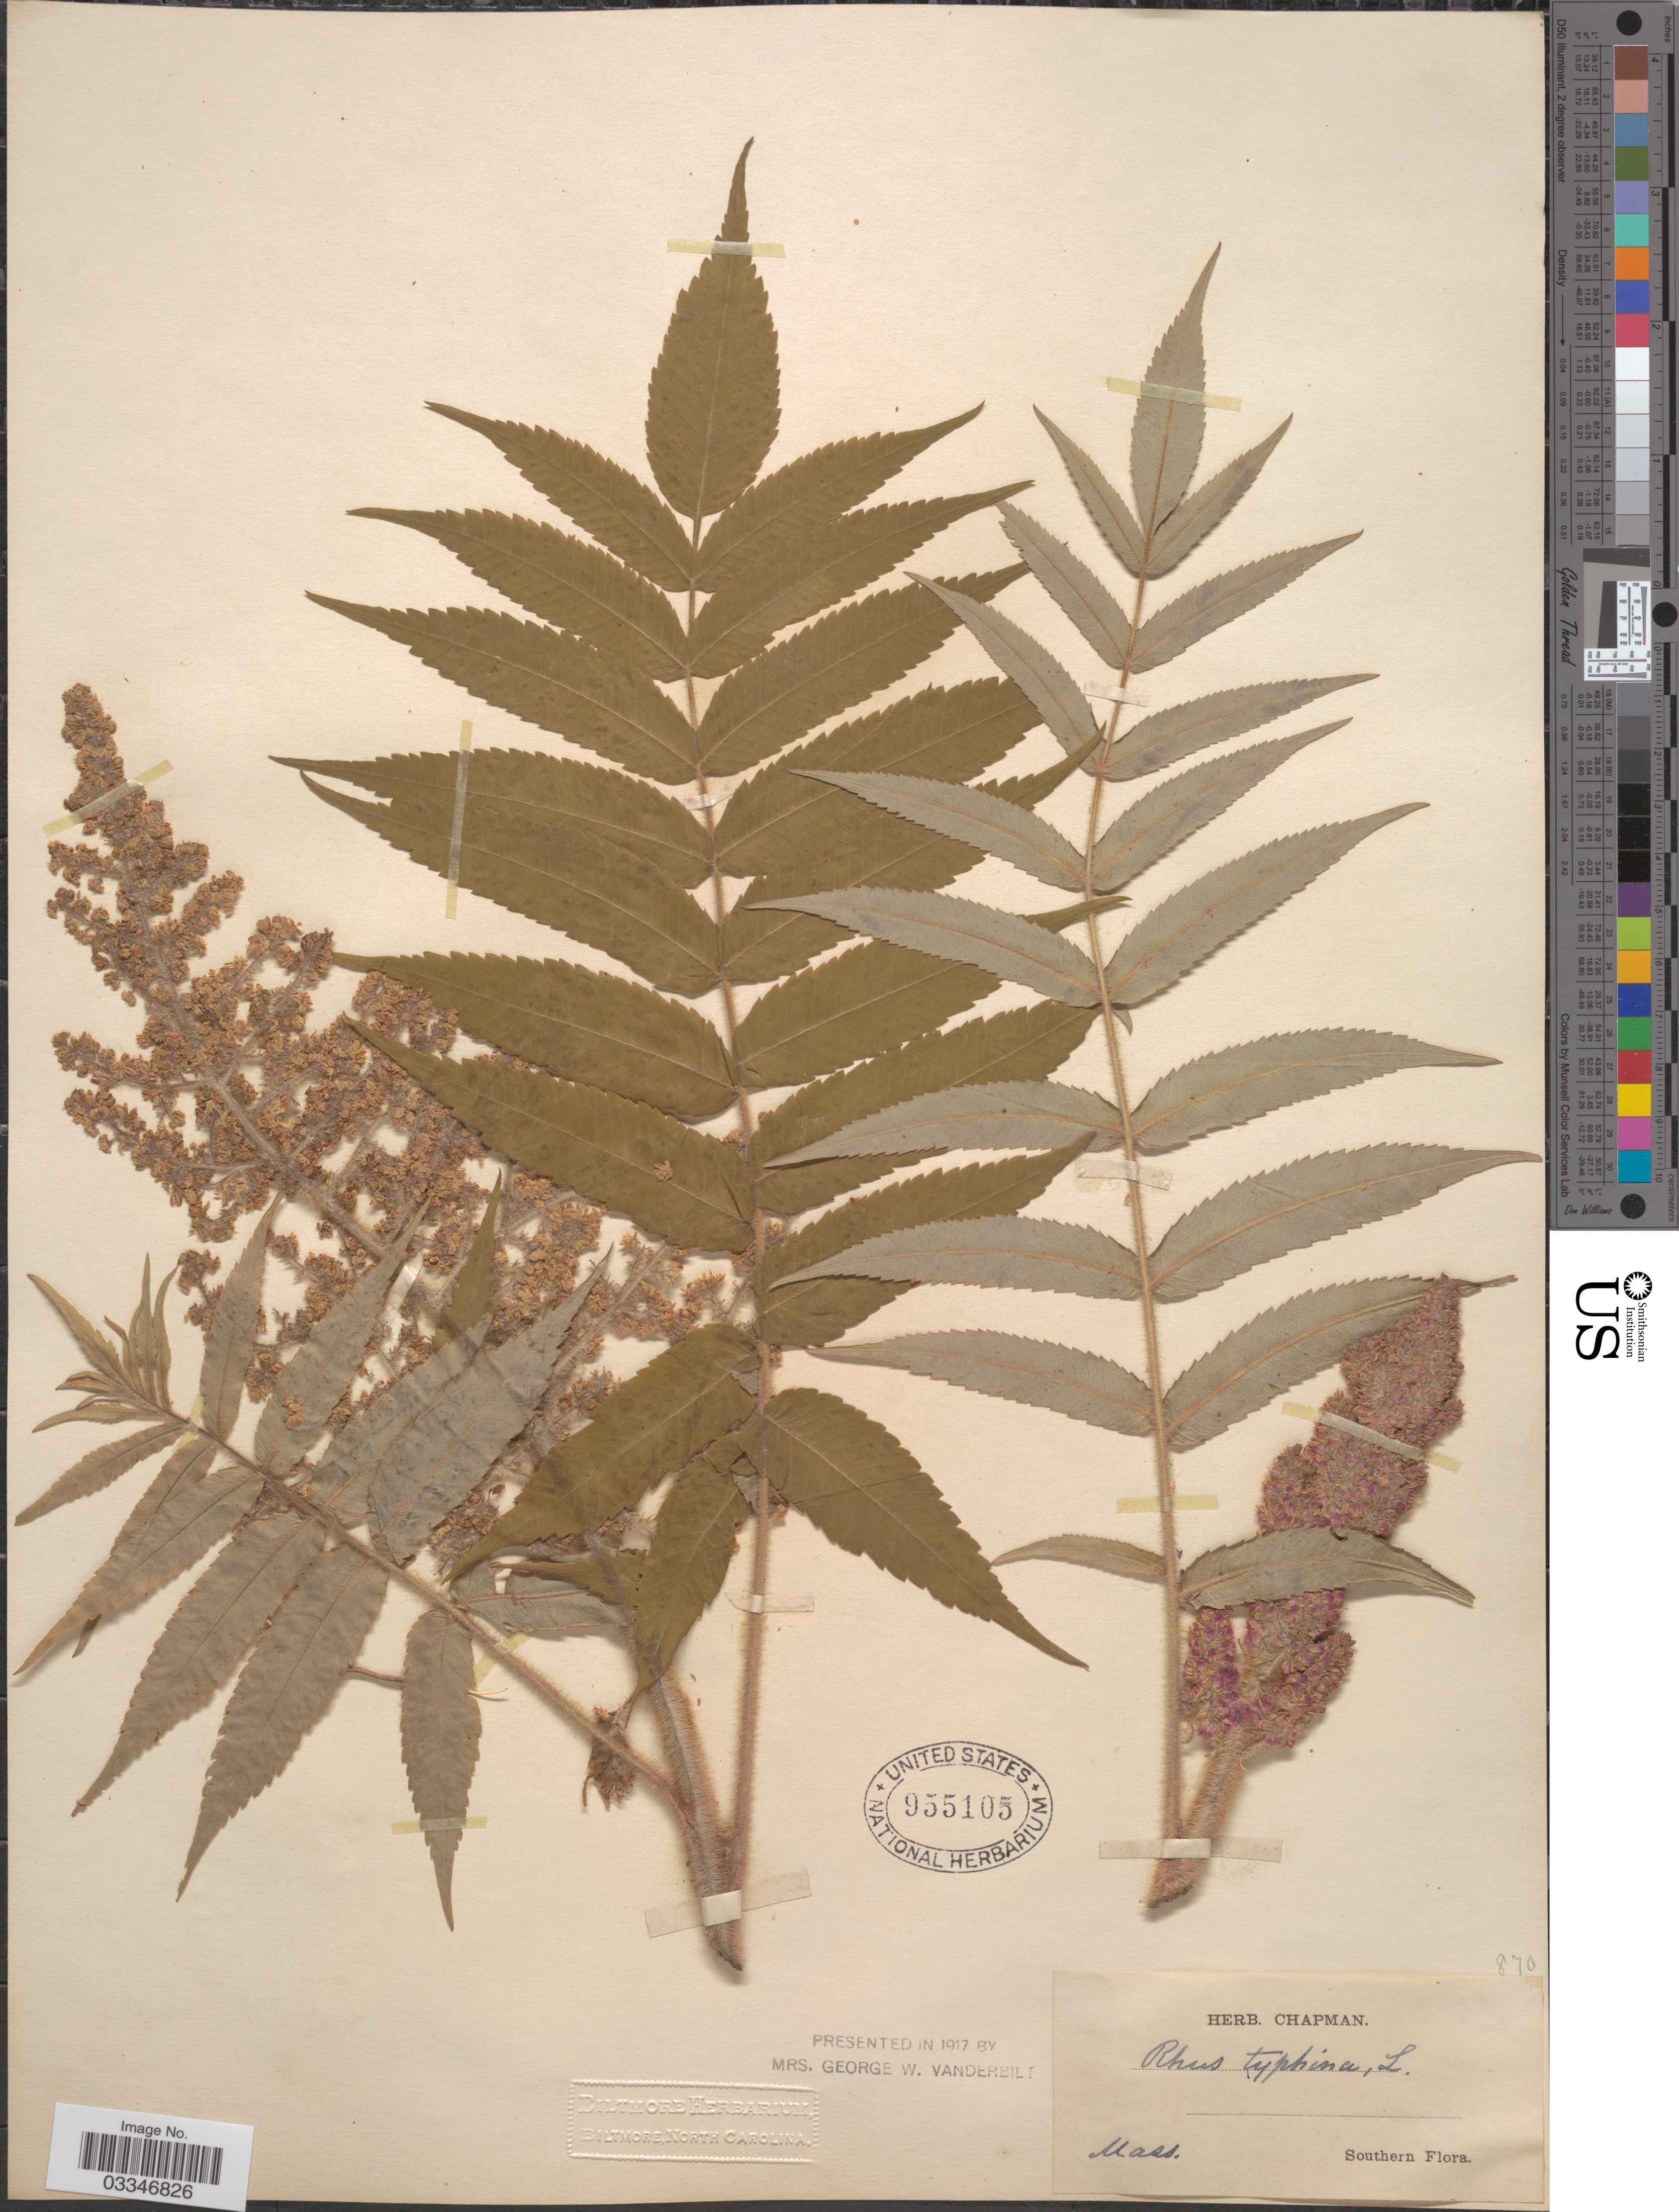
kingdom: Plantae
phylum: Tracheophyta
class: Magnoliopsida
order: Sapindales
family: Anacardiaceae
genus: Rhus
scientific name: Rhus typhina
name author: L.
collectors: A. Chapman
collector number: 870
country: United States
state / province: Massachusetts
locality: Southern.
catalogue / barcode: US 955105